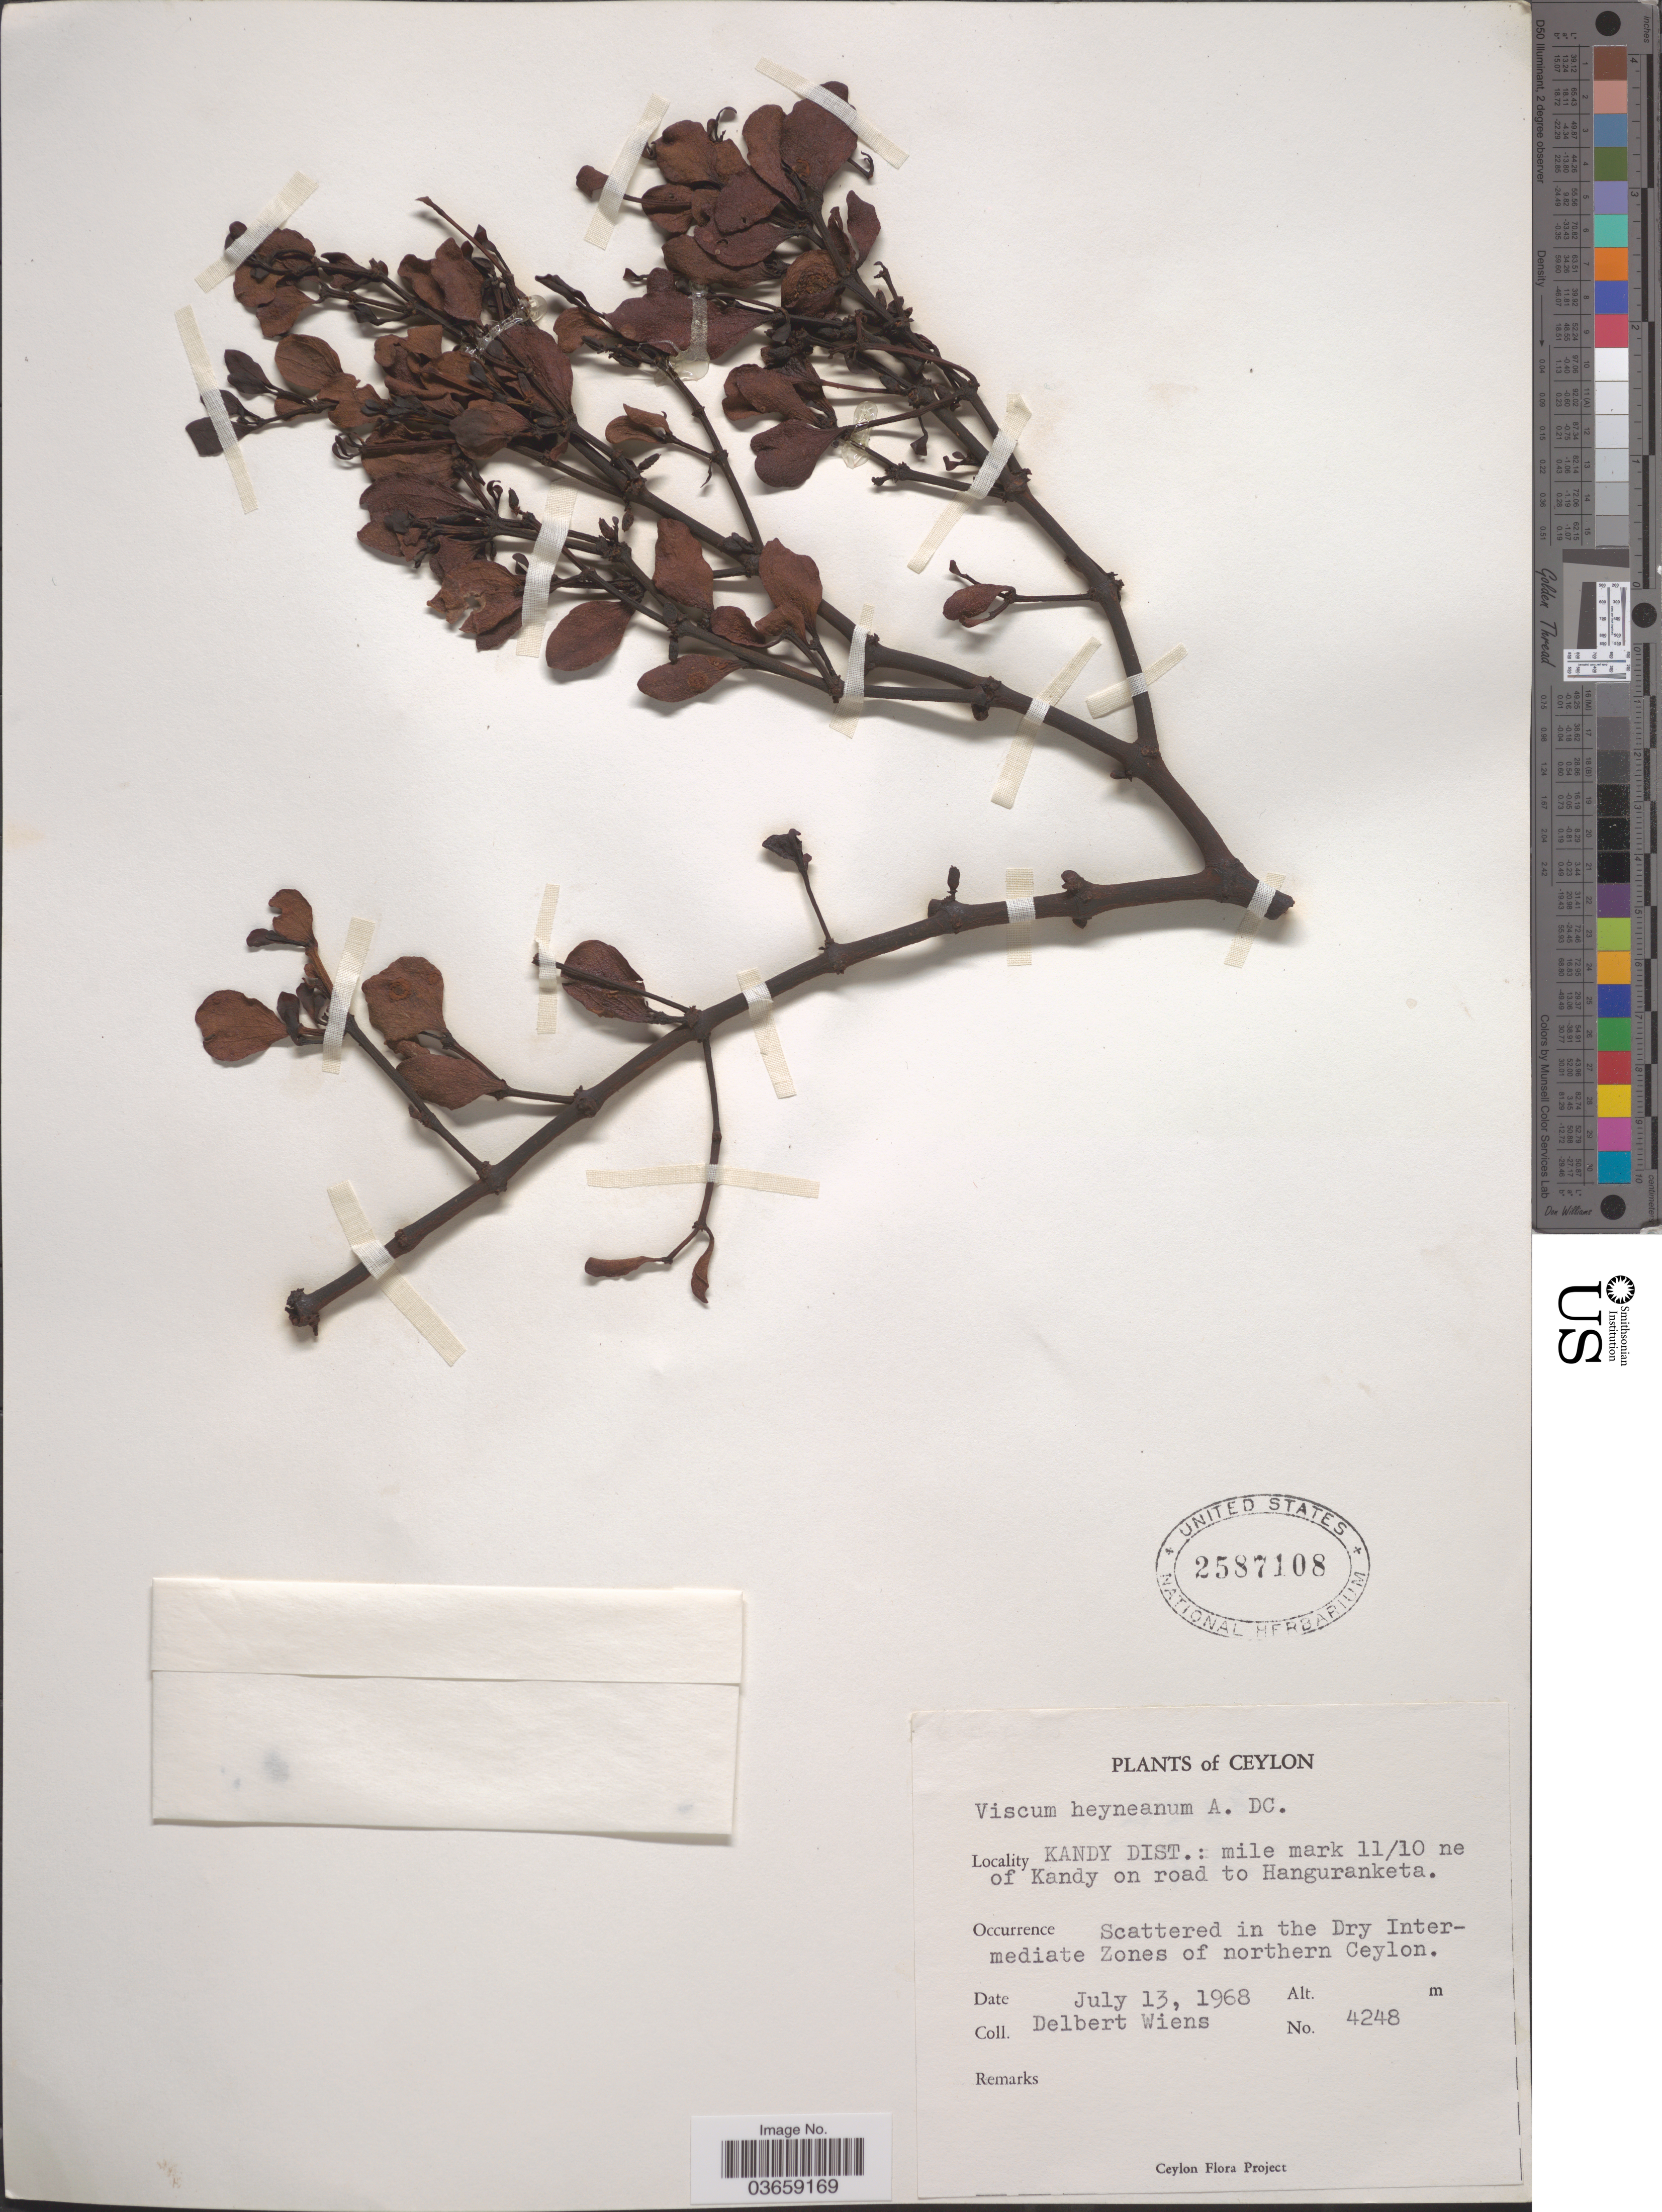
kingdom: Plantae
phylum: Tracheophyta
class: Magnoliopsida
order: Santalales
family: Viscaceae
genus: Viscum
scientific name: Viscum heyneanum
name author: DC.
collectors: D. Wiens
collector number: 4248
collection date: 1968-07-13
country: Sri Lanka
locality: Ceylon. Kandy Dist.: mile mark 11/10 ne of Kandy on road to Hanguranketa. Northern Ceylon.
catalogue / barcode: US 2587108